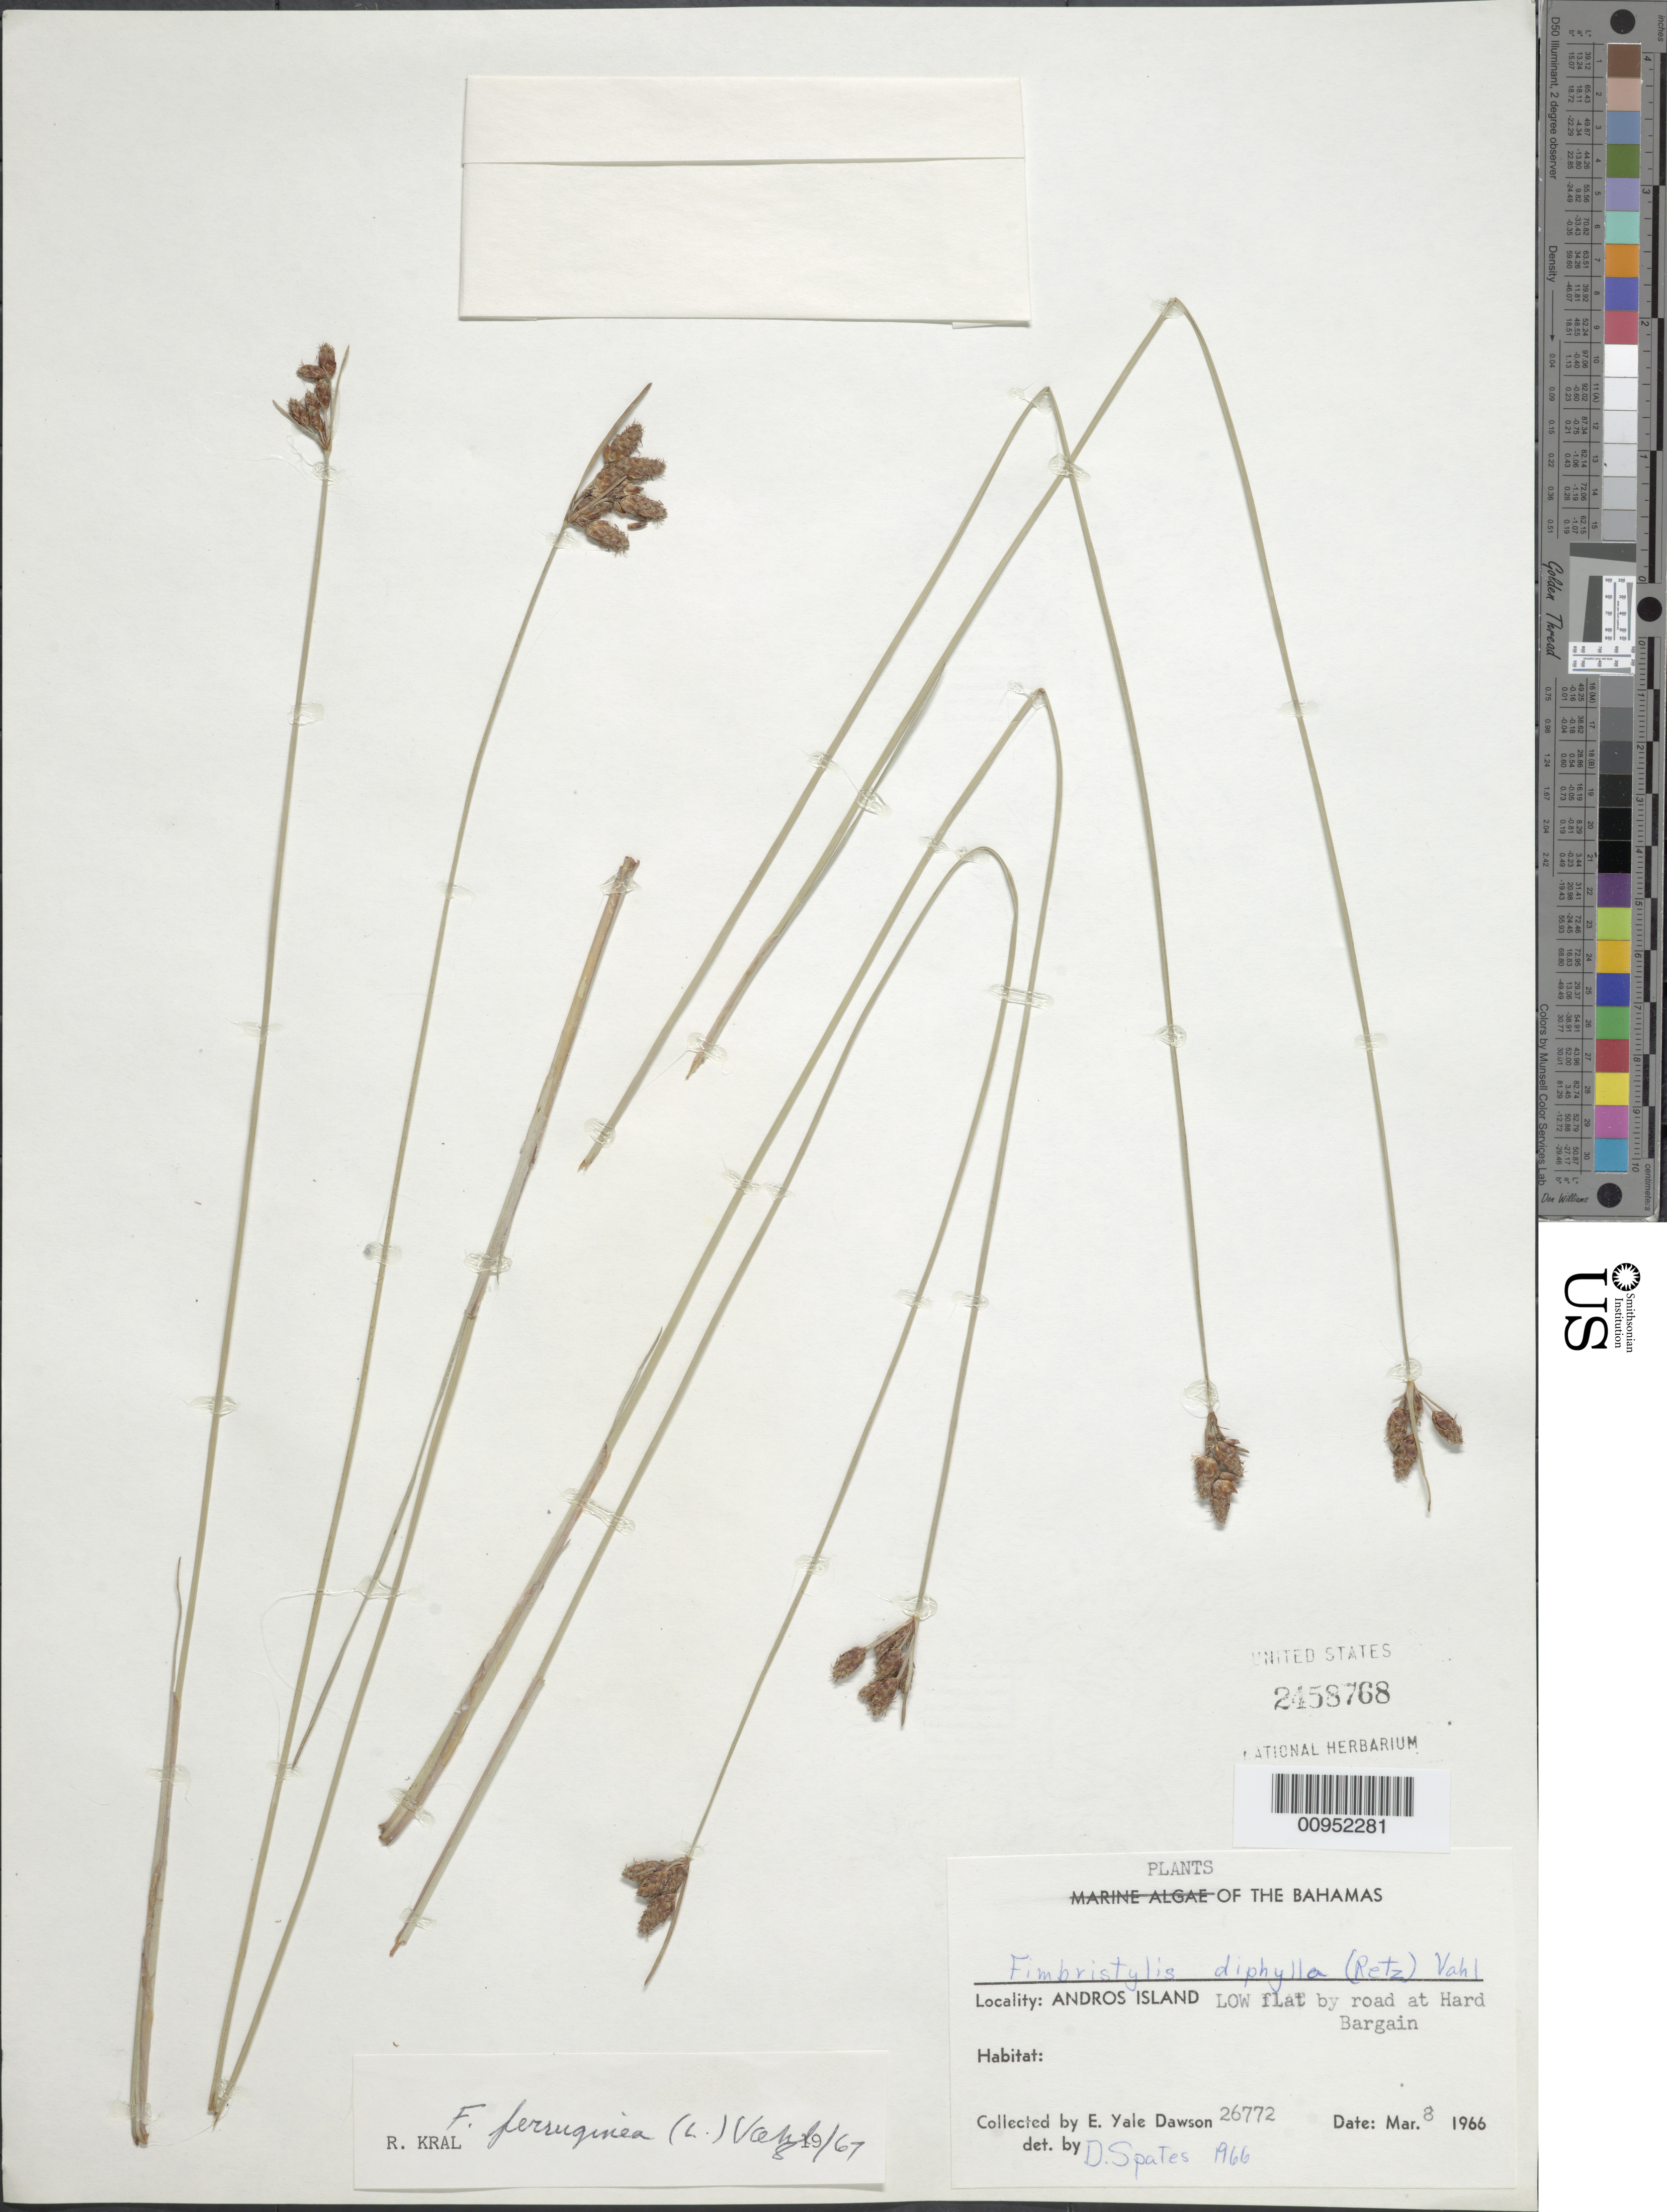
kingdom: Plantae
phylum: Tracheophyta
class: Liliopsida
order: Poales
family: Cyperaceae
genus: Fimbristylis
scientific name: Fimbristylis ferruginea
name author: (L.) Vahl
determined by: Kral, Robert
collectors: E. Y. Dawson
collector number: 26772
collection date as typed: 08 Mar 1966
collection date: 1966-03-08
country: Bahamas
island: Andros Island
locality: Hard Bargain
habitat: Low flat by road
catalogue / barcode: US 2458768